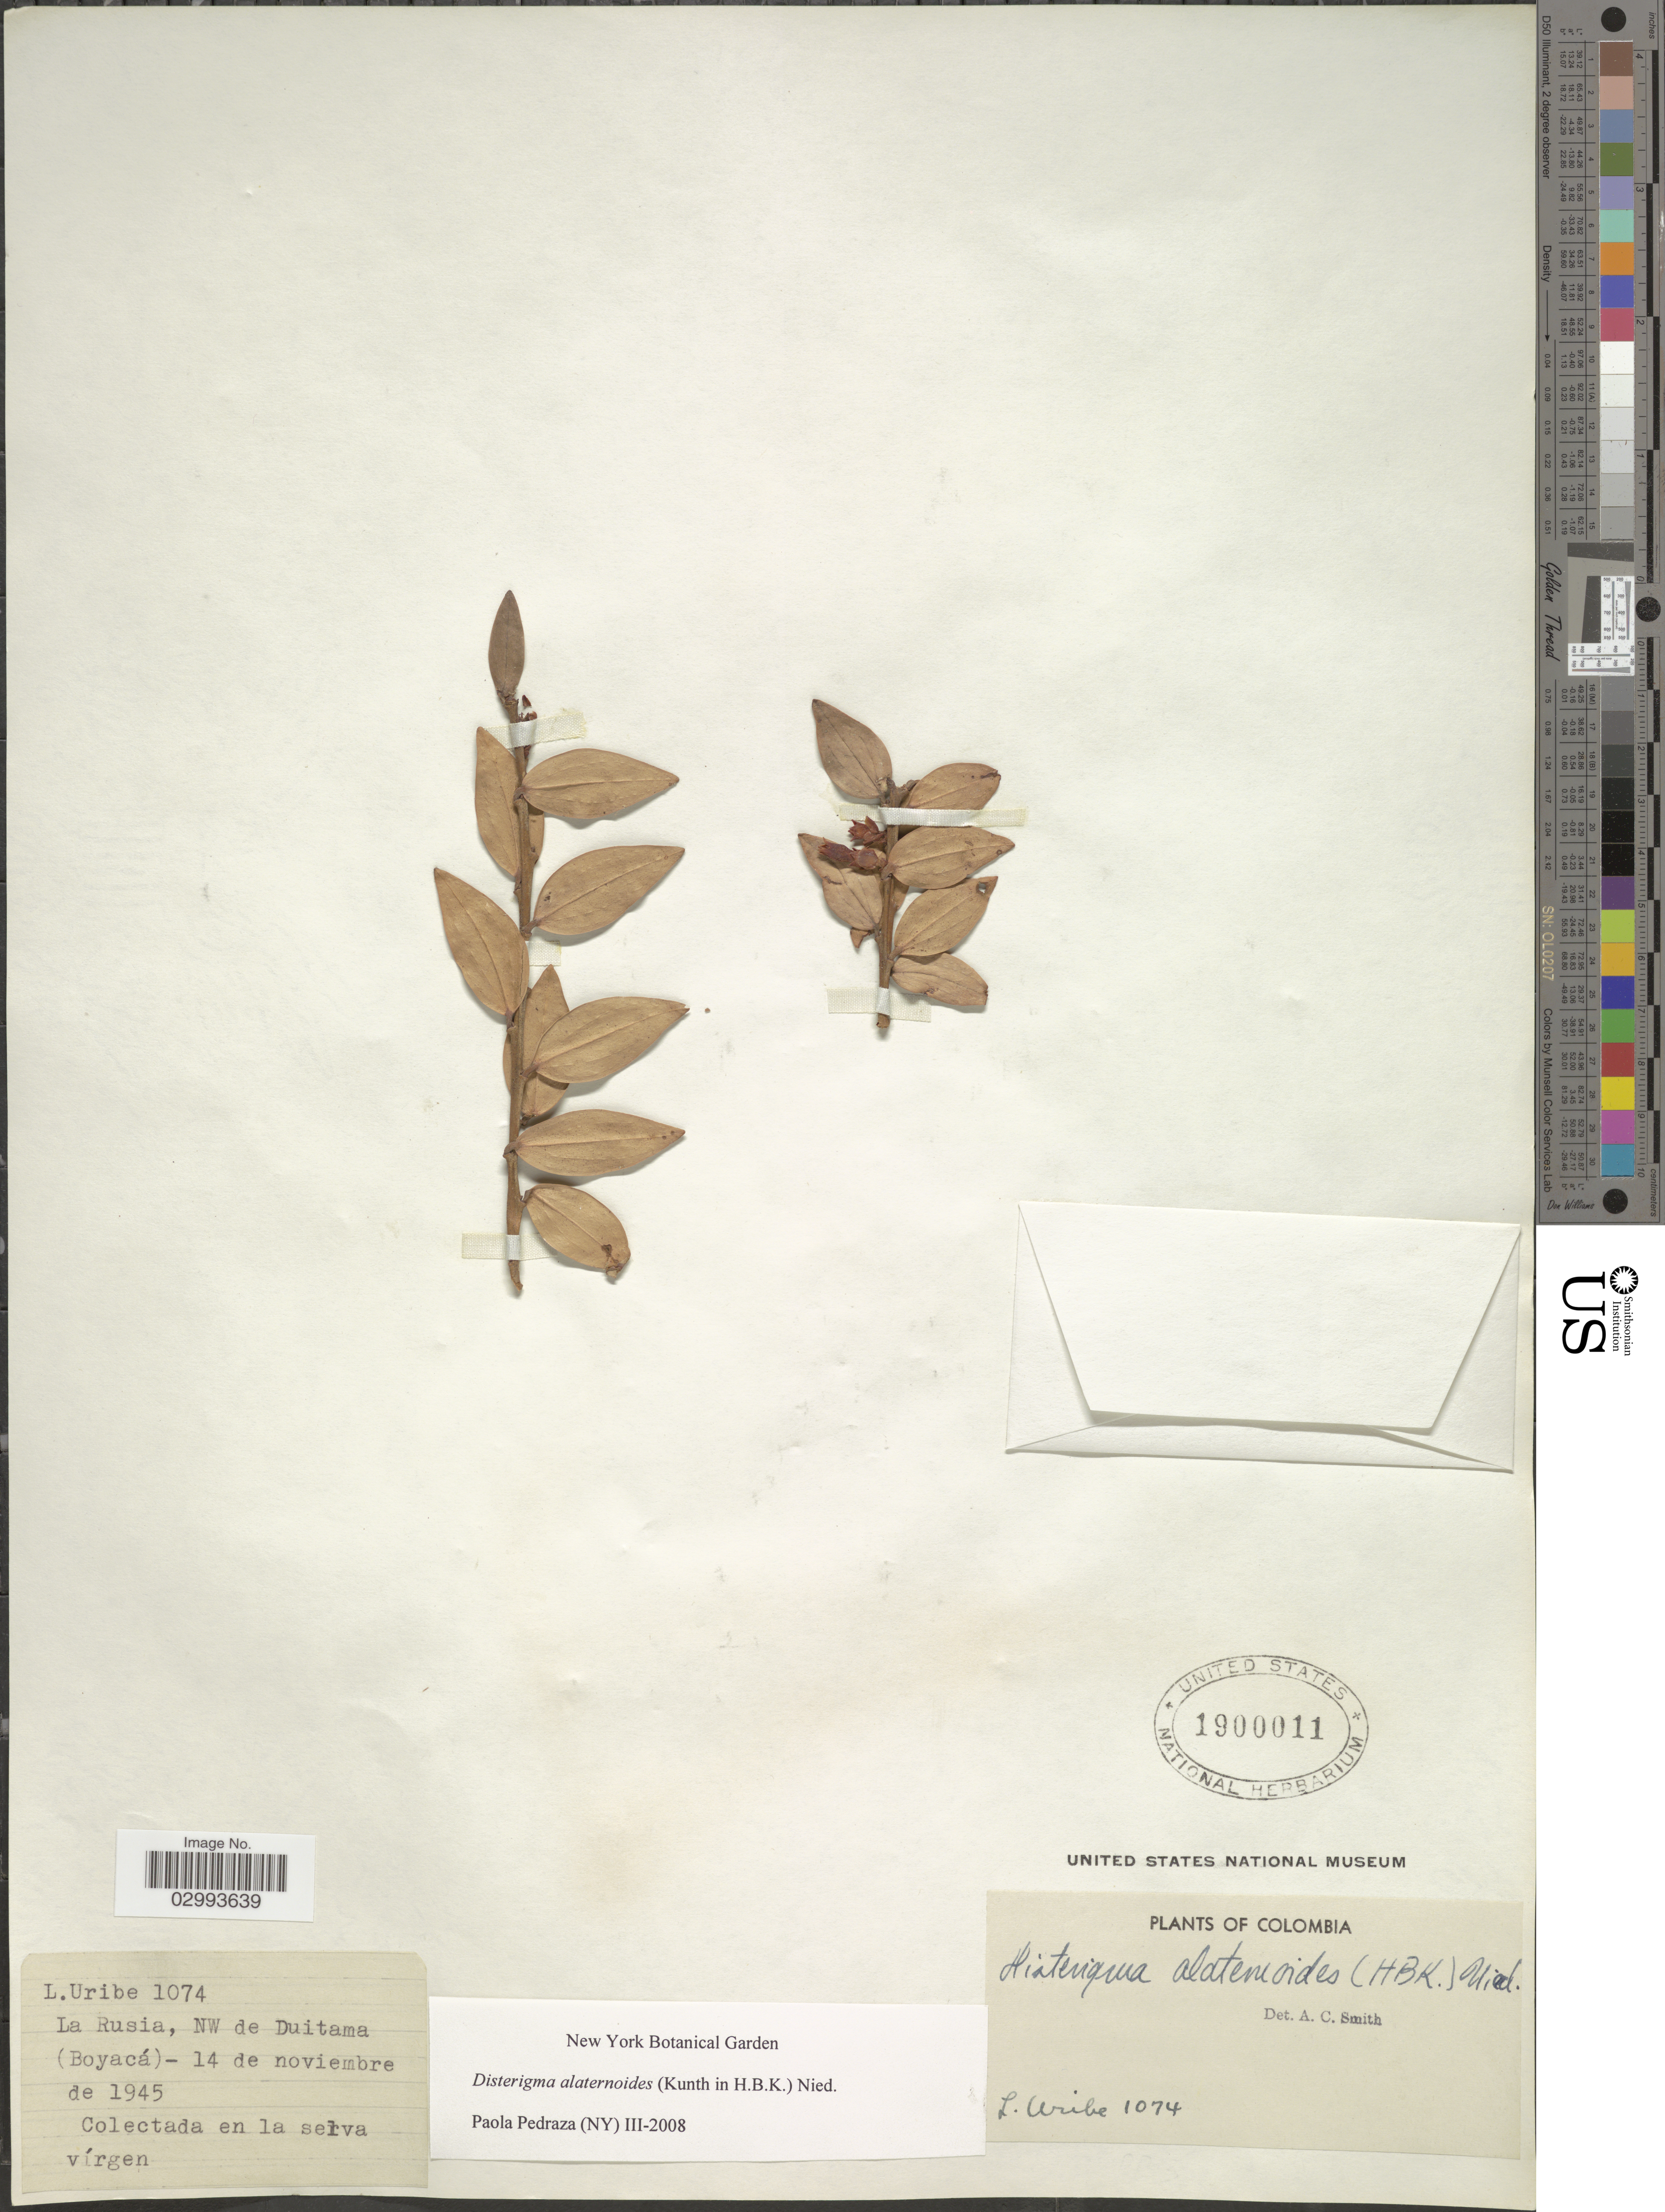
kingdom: Plantae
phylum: Tracheophyta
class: Magnoliopsida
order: Ericales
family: Ericaceae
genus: Disterigma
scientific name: Disterigma alaternoides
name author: (Kunth) Nied.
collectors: L. Uribe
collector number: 1074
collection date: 1945-11-14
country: Colombia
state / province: Boyacá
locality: La Rusia, NW de Duitama.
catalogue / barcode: US 1900011